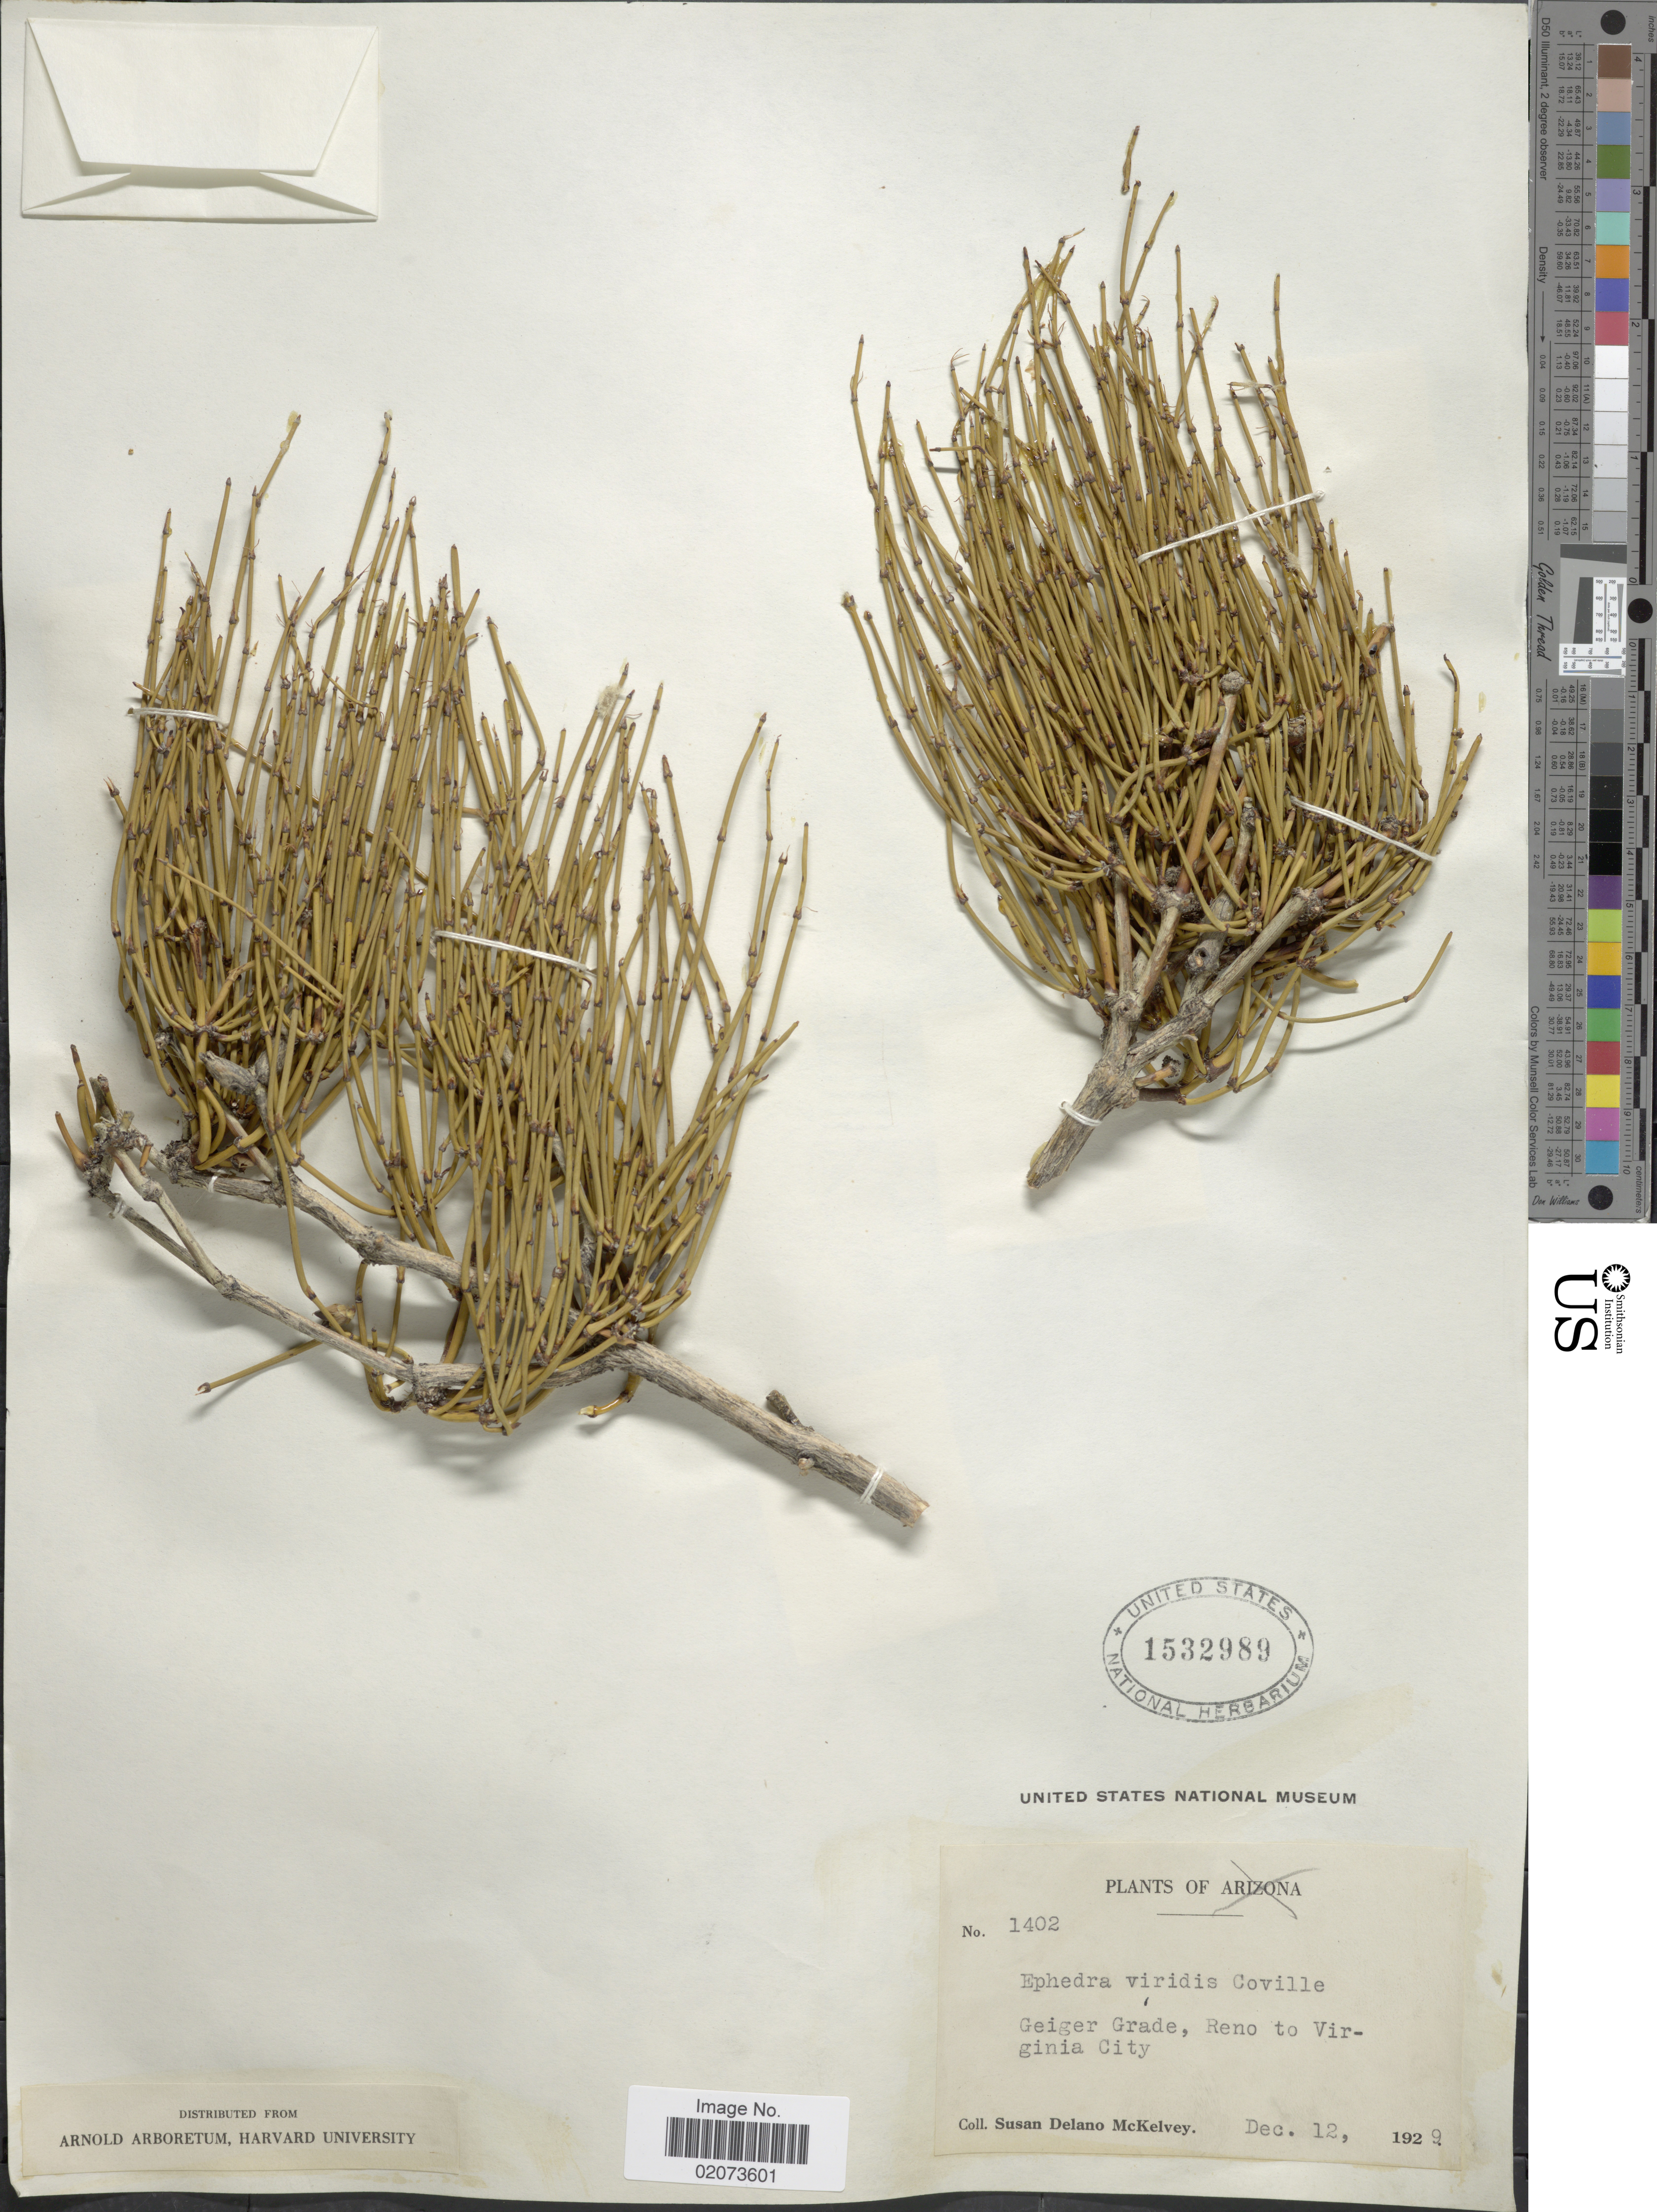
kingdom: Plantae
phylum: Tracheophyta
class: Gnetopsida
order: Ephedrales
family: Ephedraceae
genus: Ephedra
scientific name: Ephedra viridis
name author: Coville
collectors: S. A. McKelvey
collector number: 1402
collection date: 1929-12-12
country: United States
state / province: Nevada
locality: Geiger Grade, Reno to Virginia City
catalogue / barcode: US 1532989